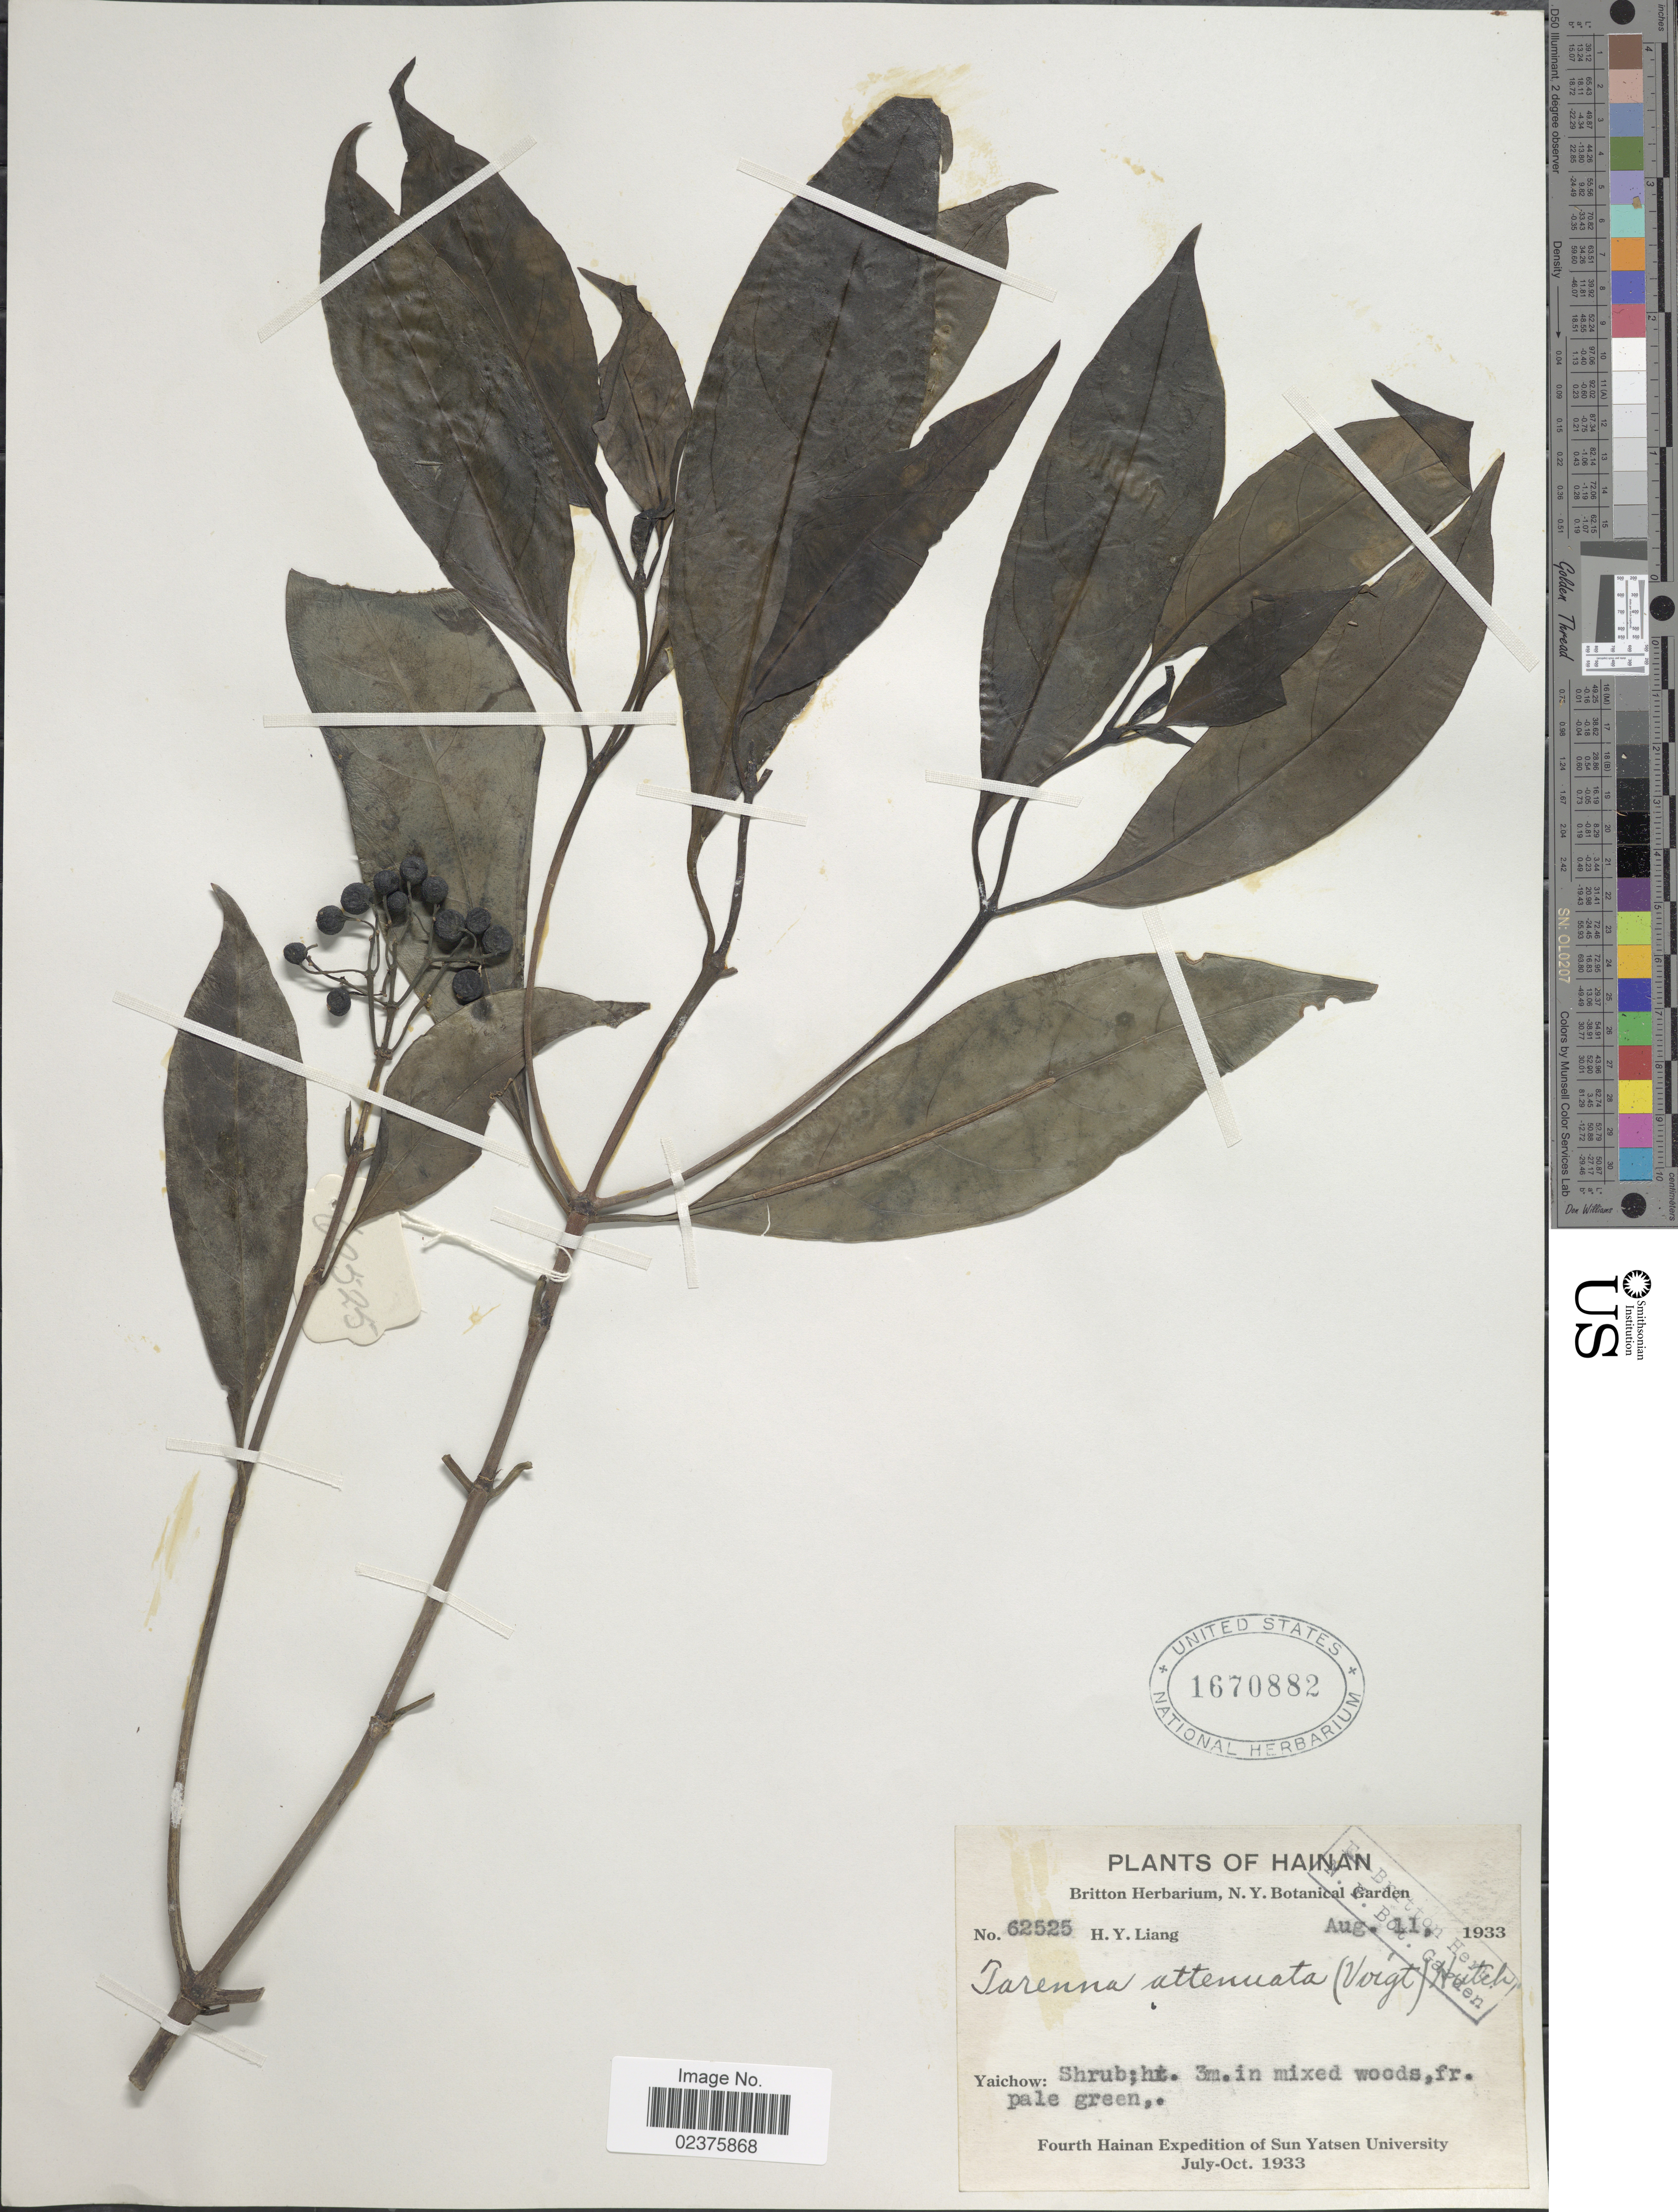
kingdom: Plantae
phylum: Tracheophyta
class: Magnoliopsida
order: Gentianales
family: Rubiaceae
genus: Tarenna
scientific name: Tarenna attenuata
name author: (Hook. f.) Hutchinson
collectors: H. Y. Liang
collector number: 62525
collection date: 1933-08-11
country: China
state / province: Hainan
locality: Yaichow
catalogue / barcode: US 1670882